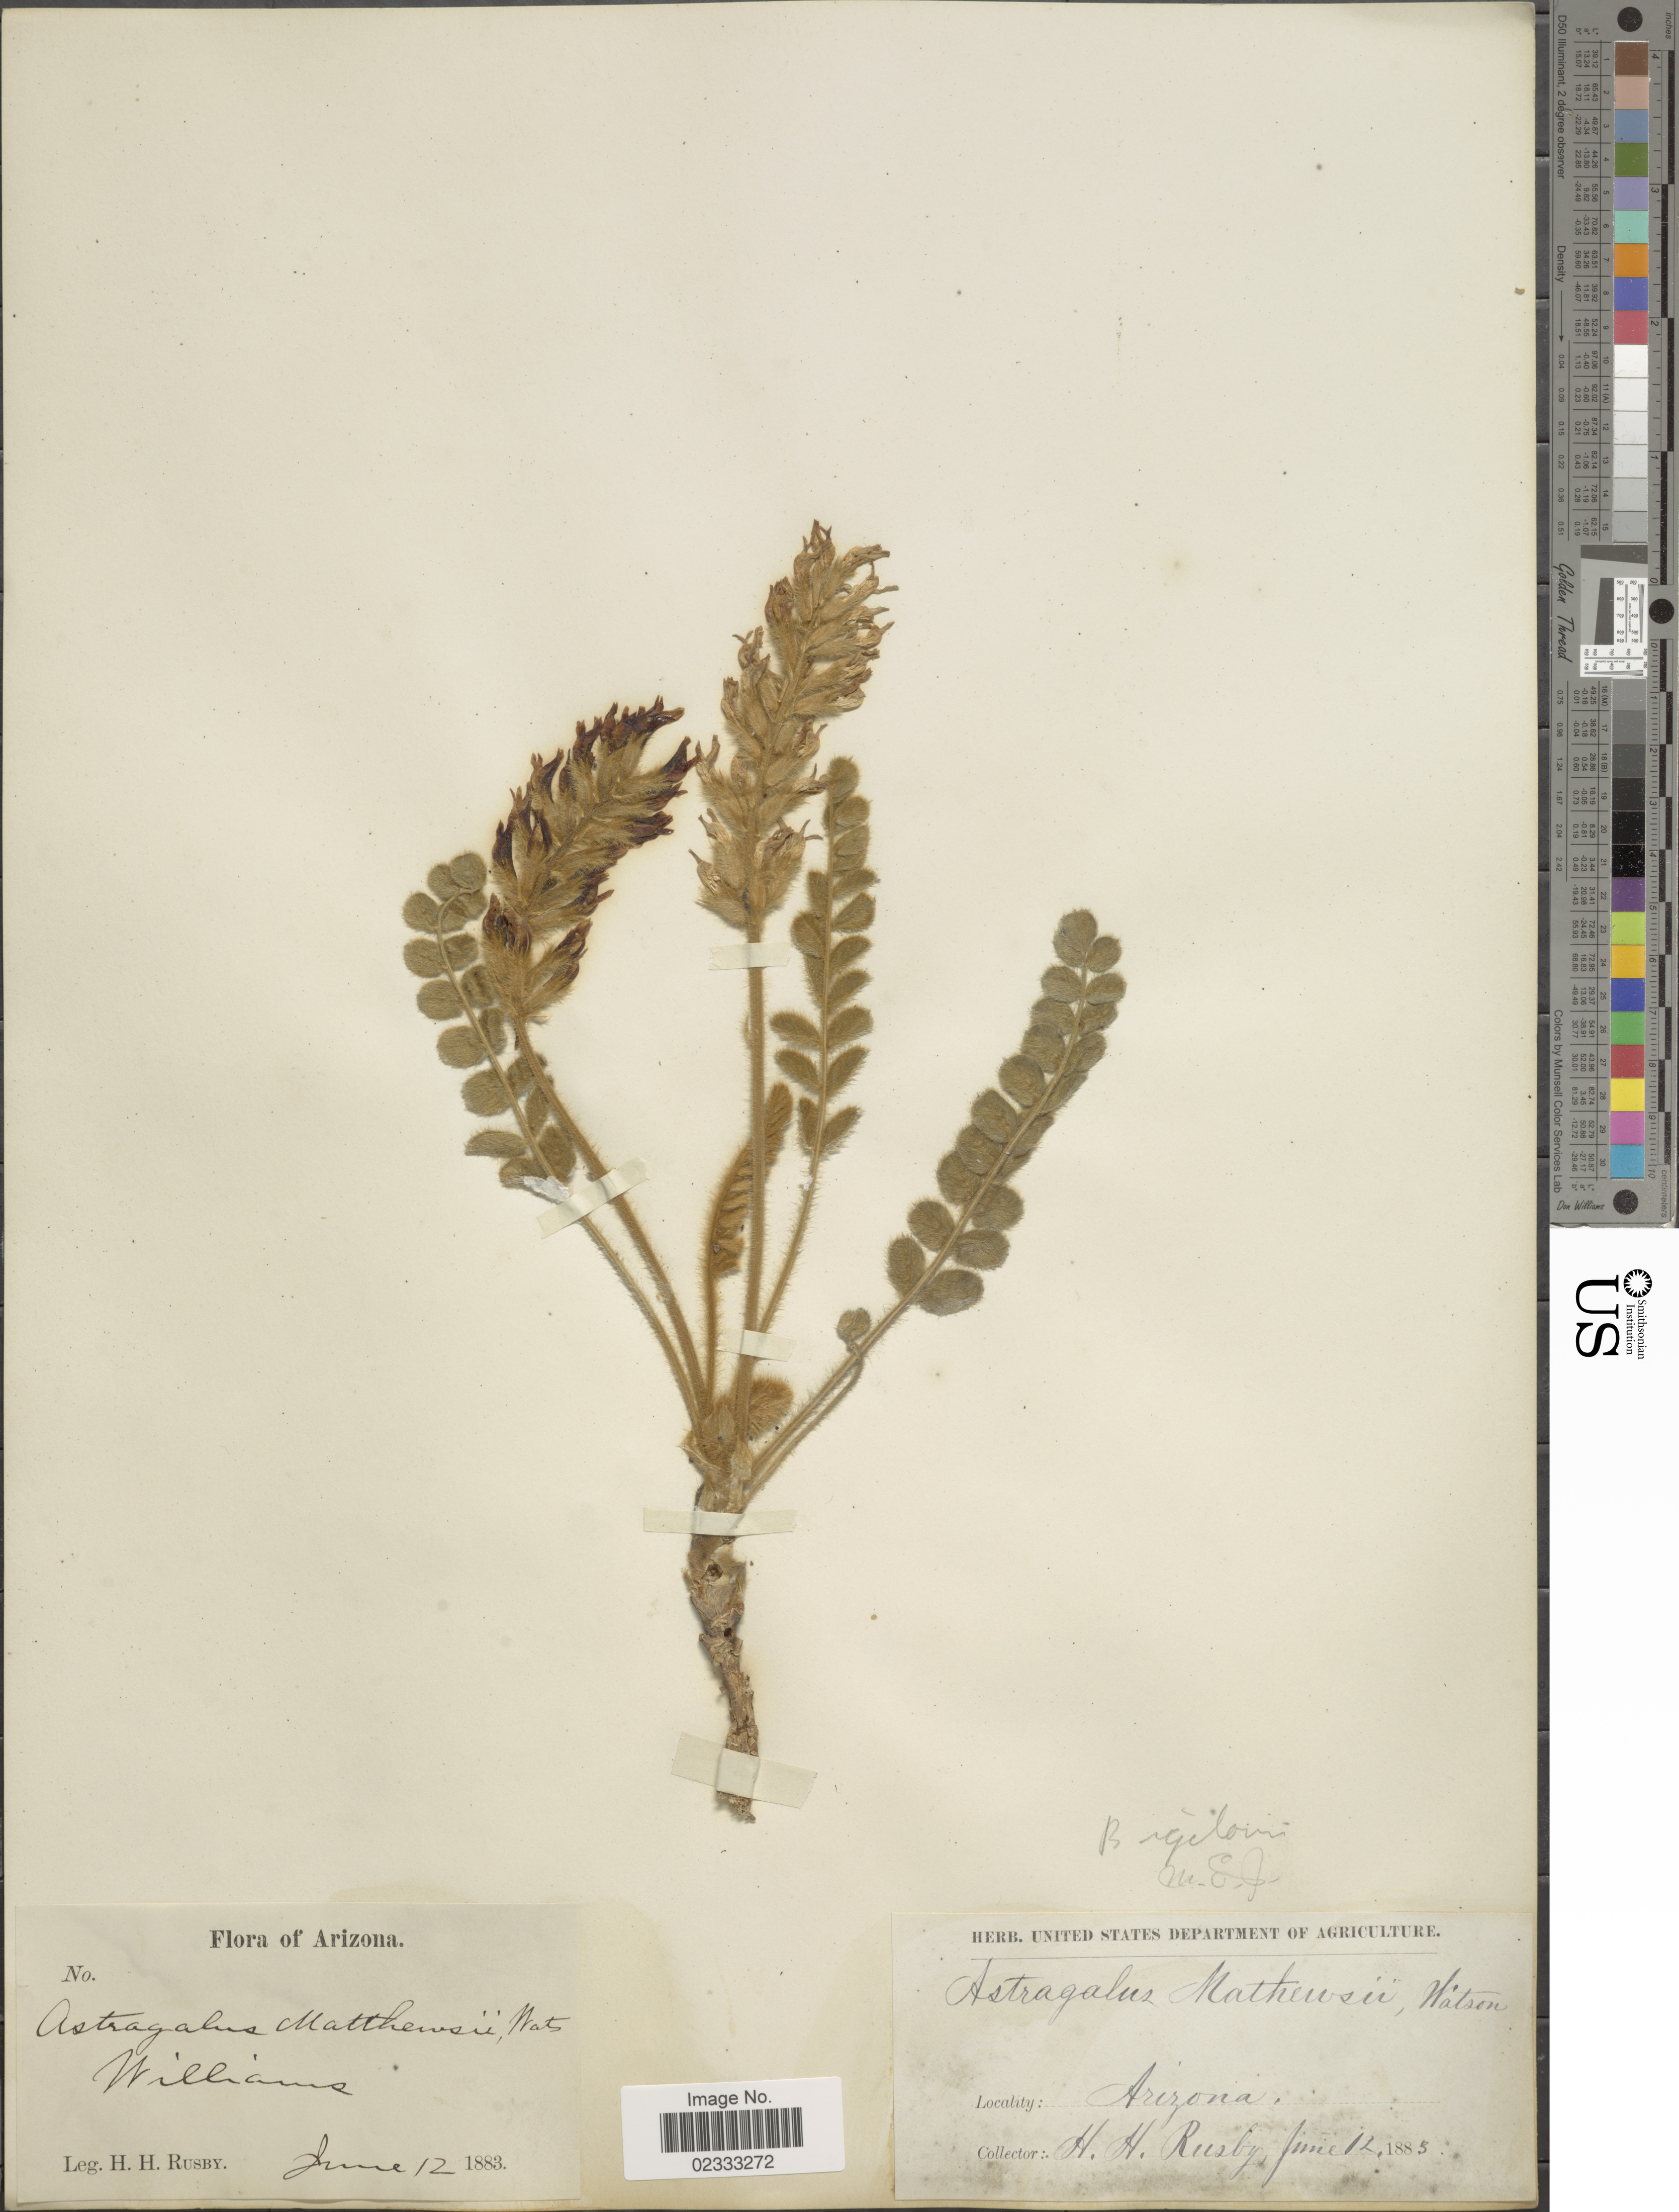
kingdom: Plantae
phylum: Tracheophyta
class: Magnoliopsida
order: Fabales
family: Fabaceae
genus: Astragalus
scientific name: Astragalus mollissimus var. bigelovii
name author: (A. Gray) Barneby ex B.L. Turner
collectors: H. H. Rusby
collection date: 1883-06-12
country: United States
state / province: Arizona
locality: Williams, Arizona